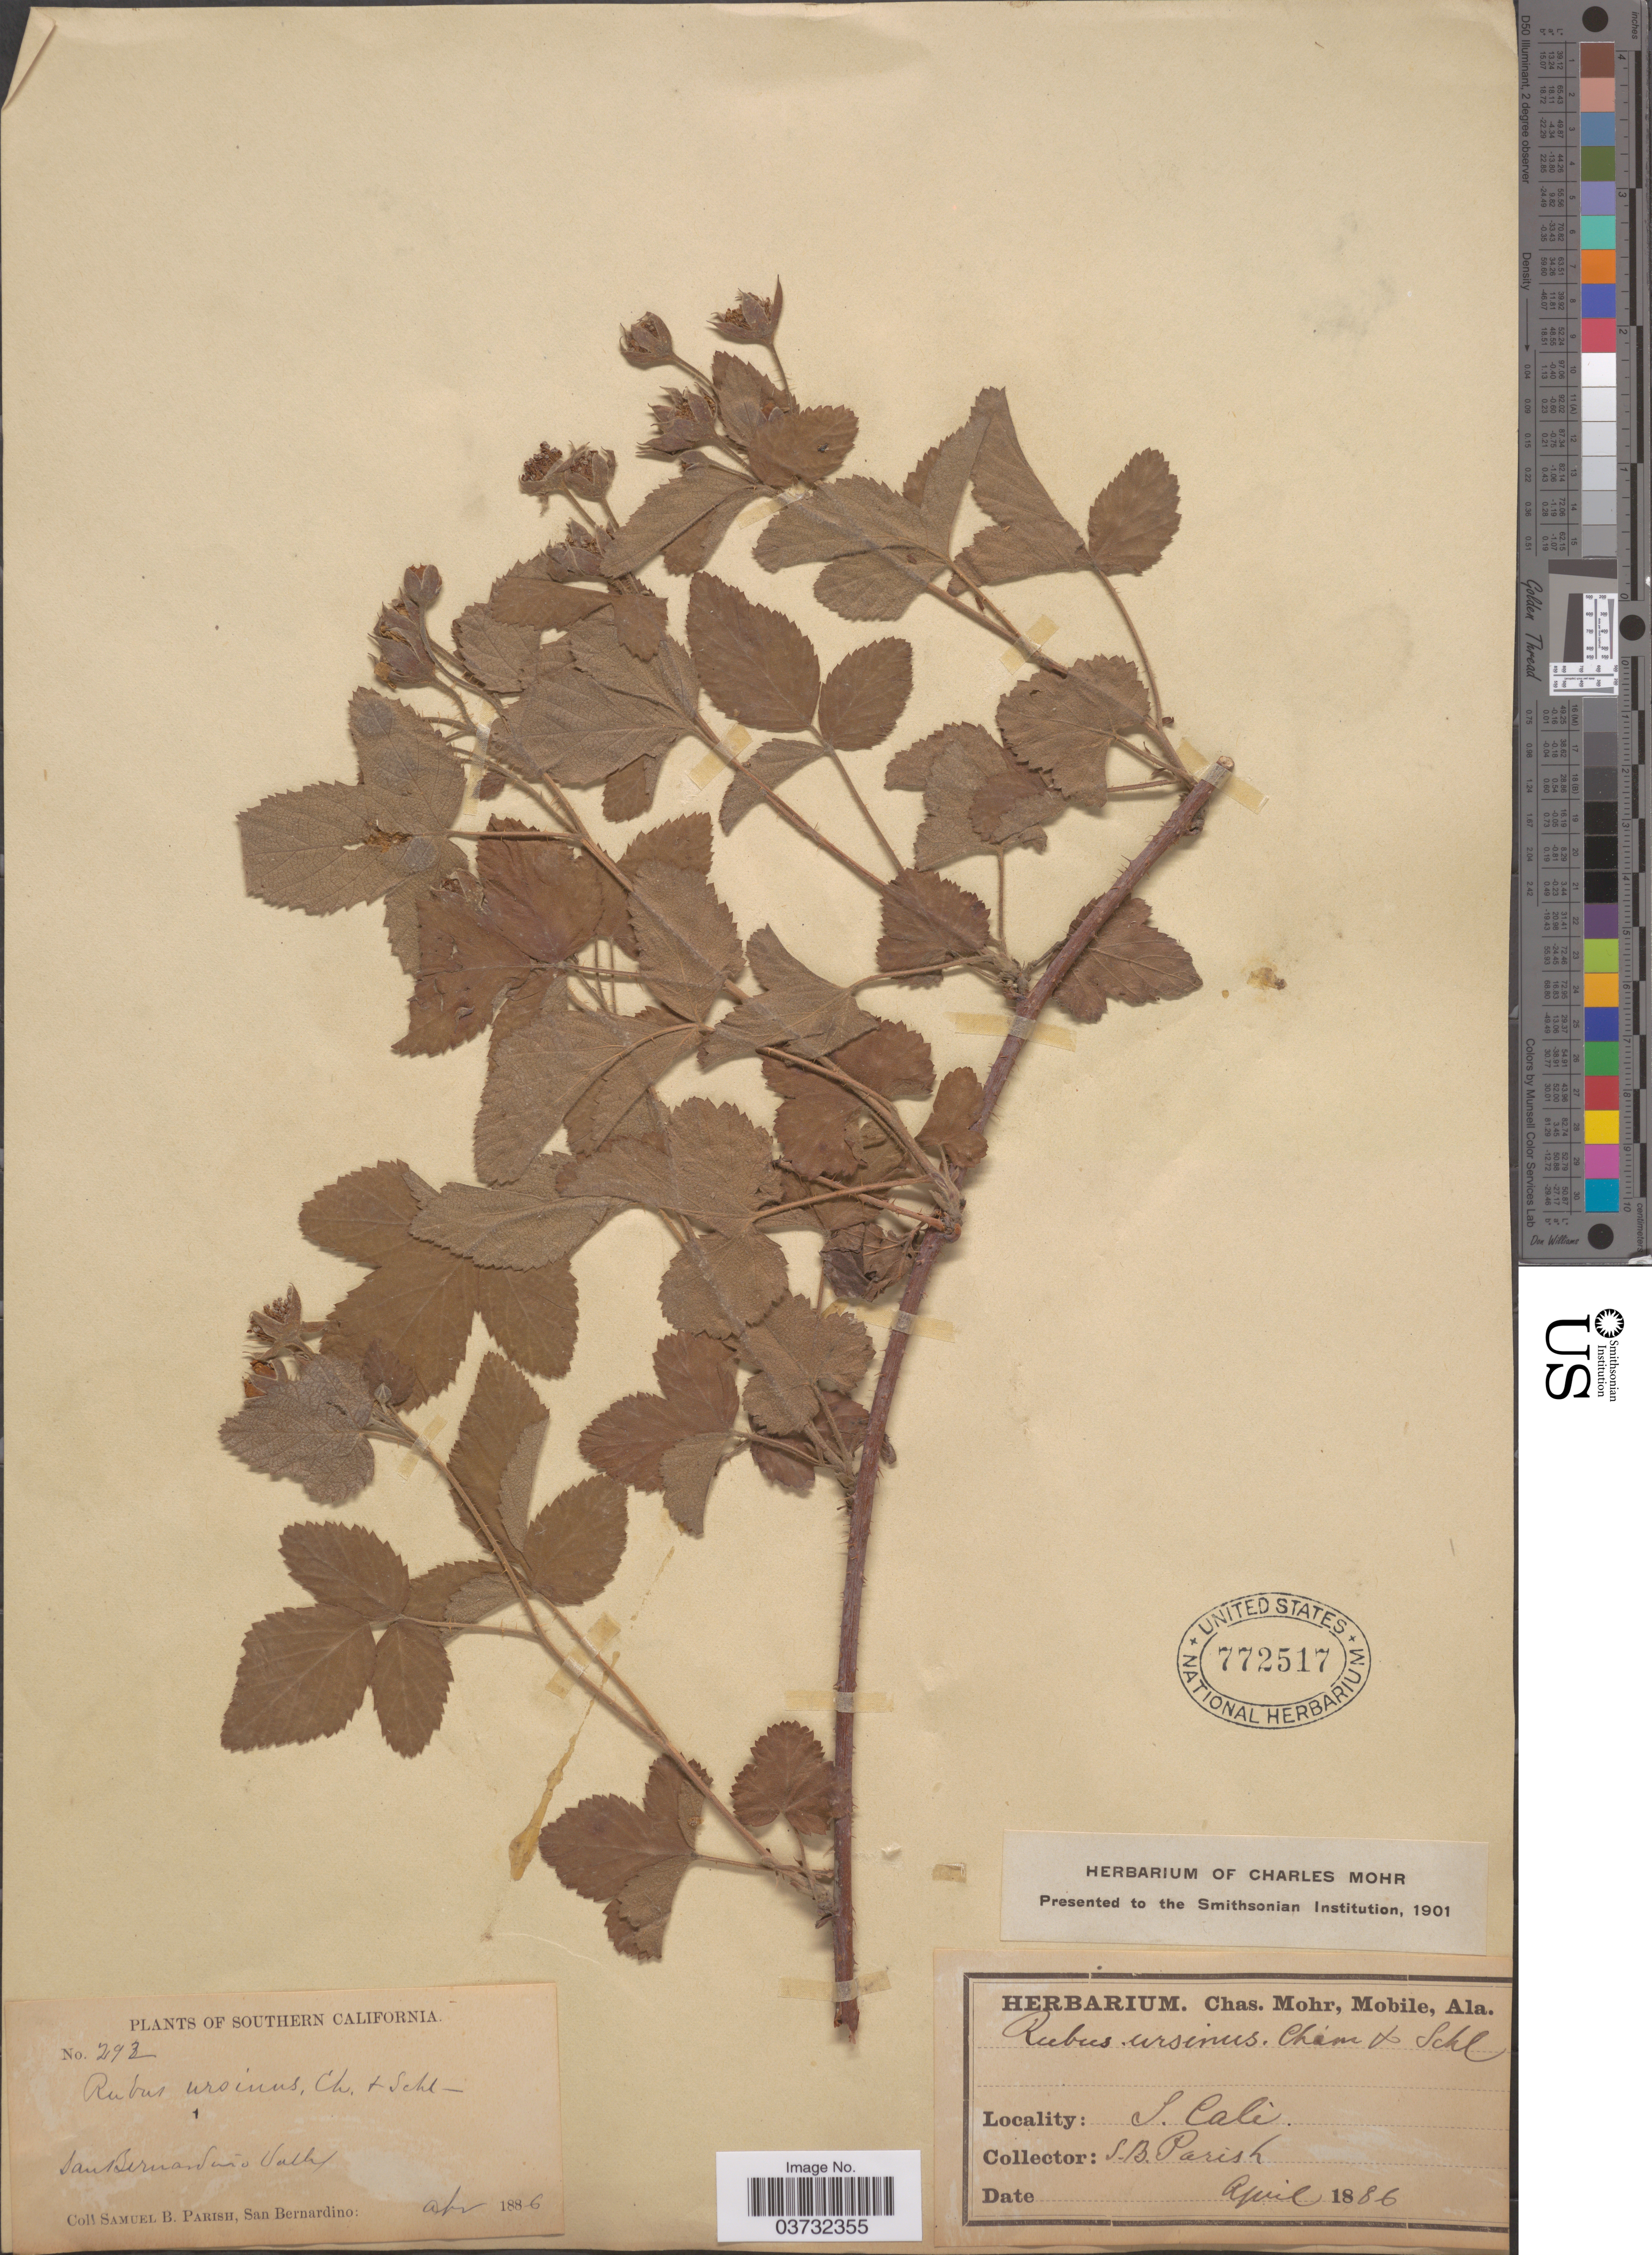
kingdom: Plantae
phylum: Tracheophyta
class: Magnoliopsida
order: Rosales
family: Rosaceae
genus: Rubus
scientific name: Rubus ursinus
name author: (Schltdl.) Cham.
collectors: S. B. Parish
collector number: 292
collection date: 1886-04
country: United States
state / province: California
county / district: San Bernardino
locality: Southern California. San Bernardino Valley.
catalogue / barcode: US 772517